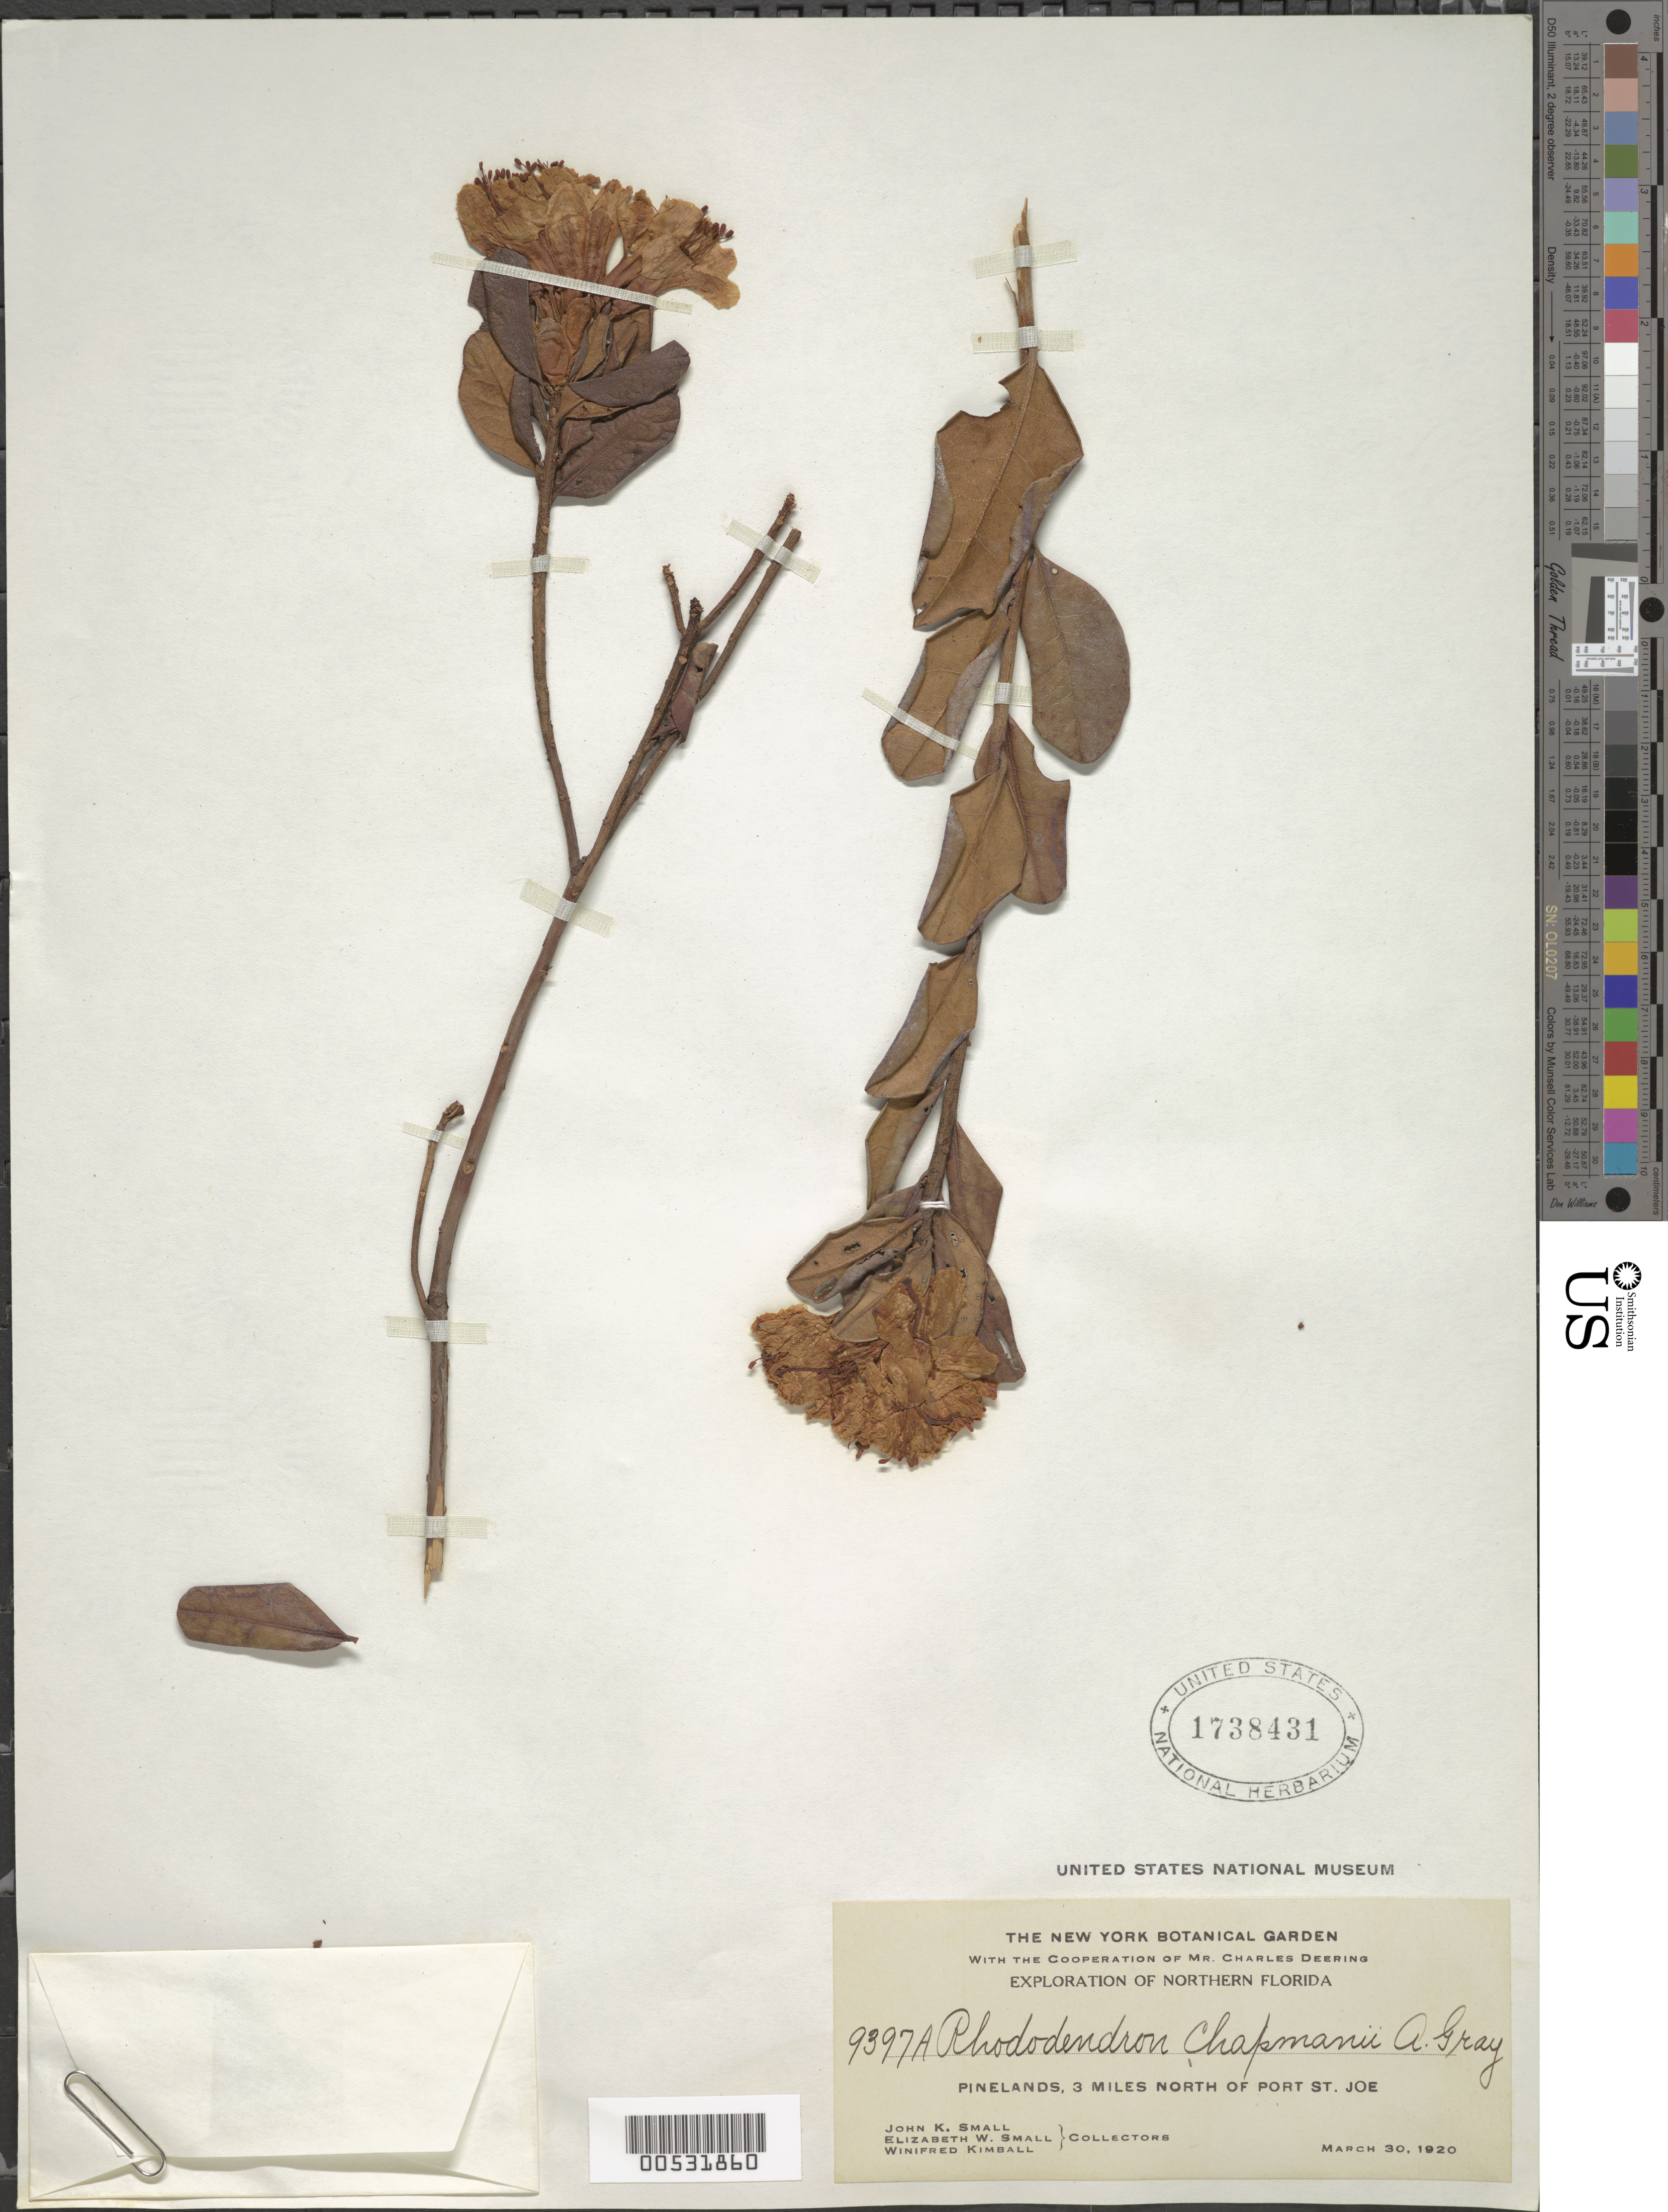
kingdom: Plantae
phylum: Tracheophyta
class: Magnoliopsida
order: Ericales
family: Ericaceae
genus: Rhododendron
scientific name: Rhododendron chapmanii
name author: A. Gray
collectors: J. K. Small, E. W. Small & W. Kimball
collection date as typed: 30 Mar 1920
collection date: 1920-03-30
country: United States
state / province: Florida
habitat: Pinelands.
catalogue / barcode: US 1738431